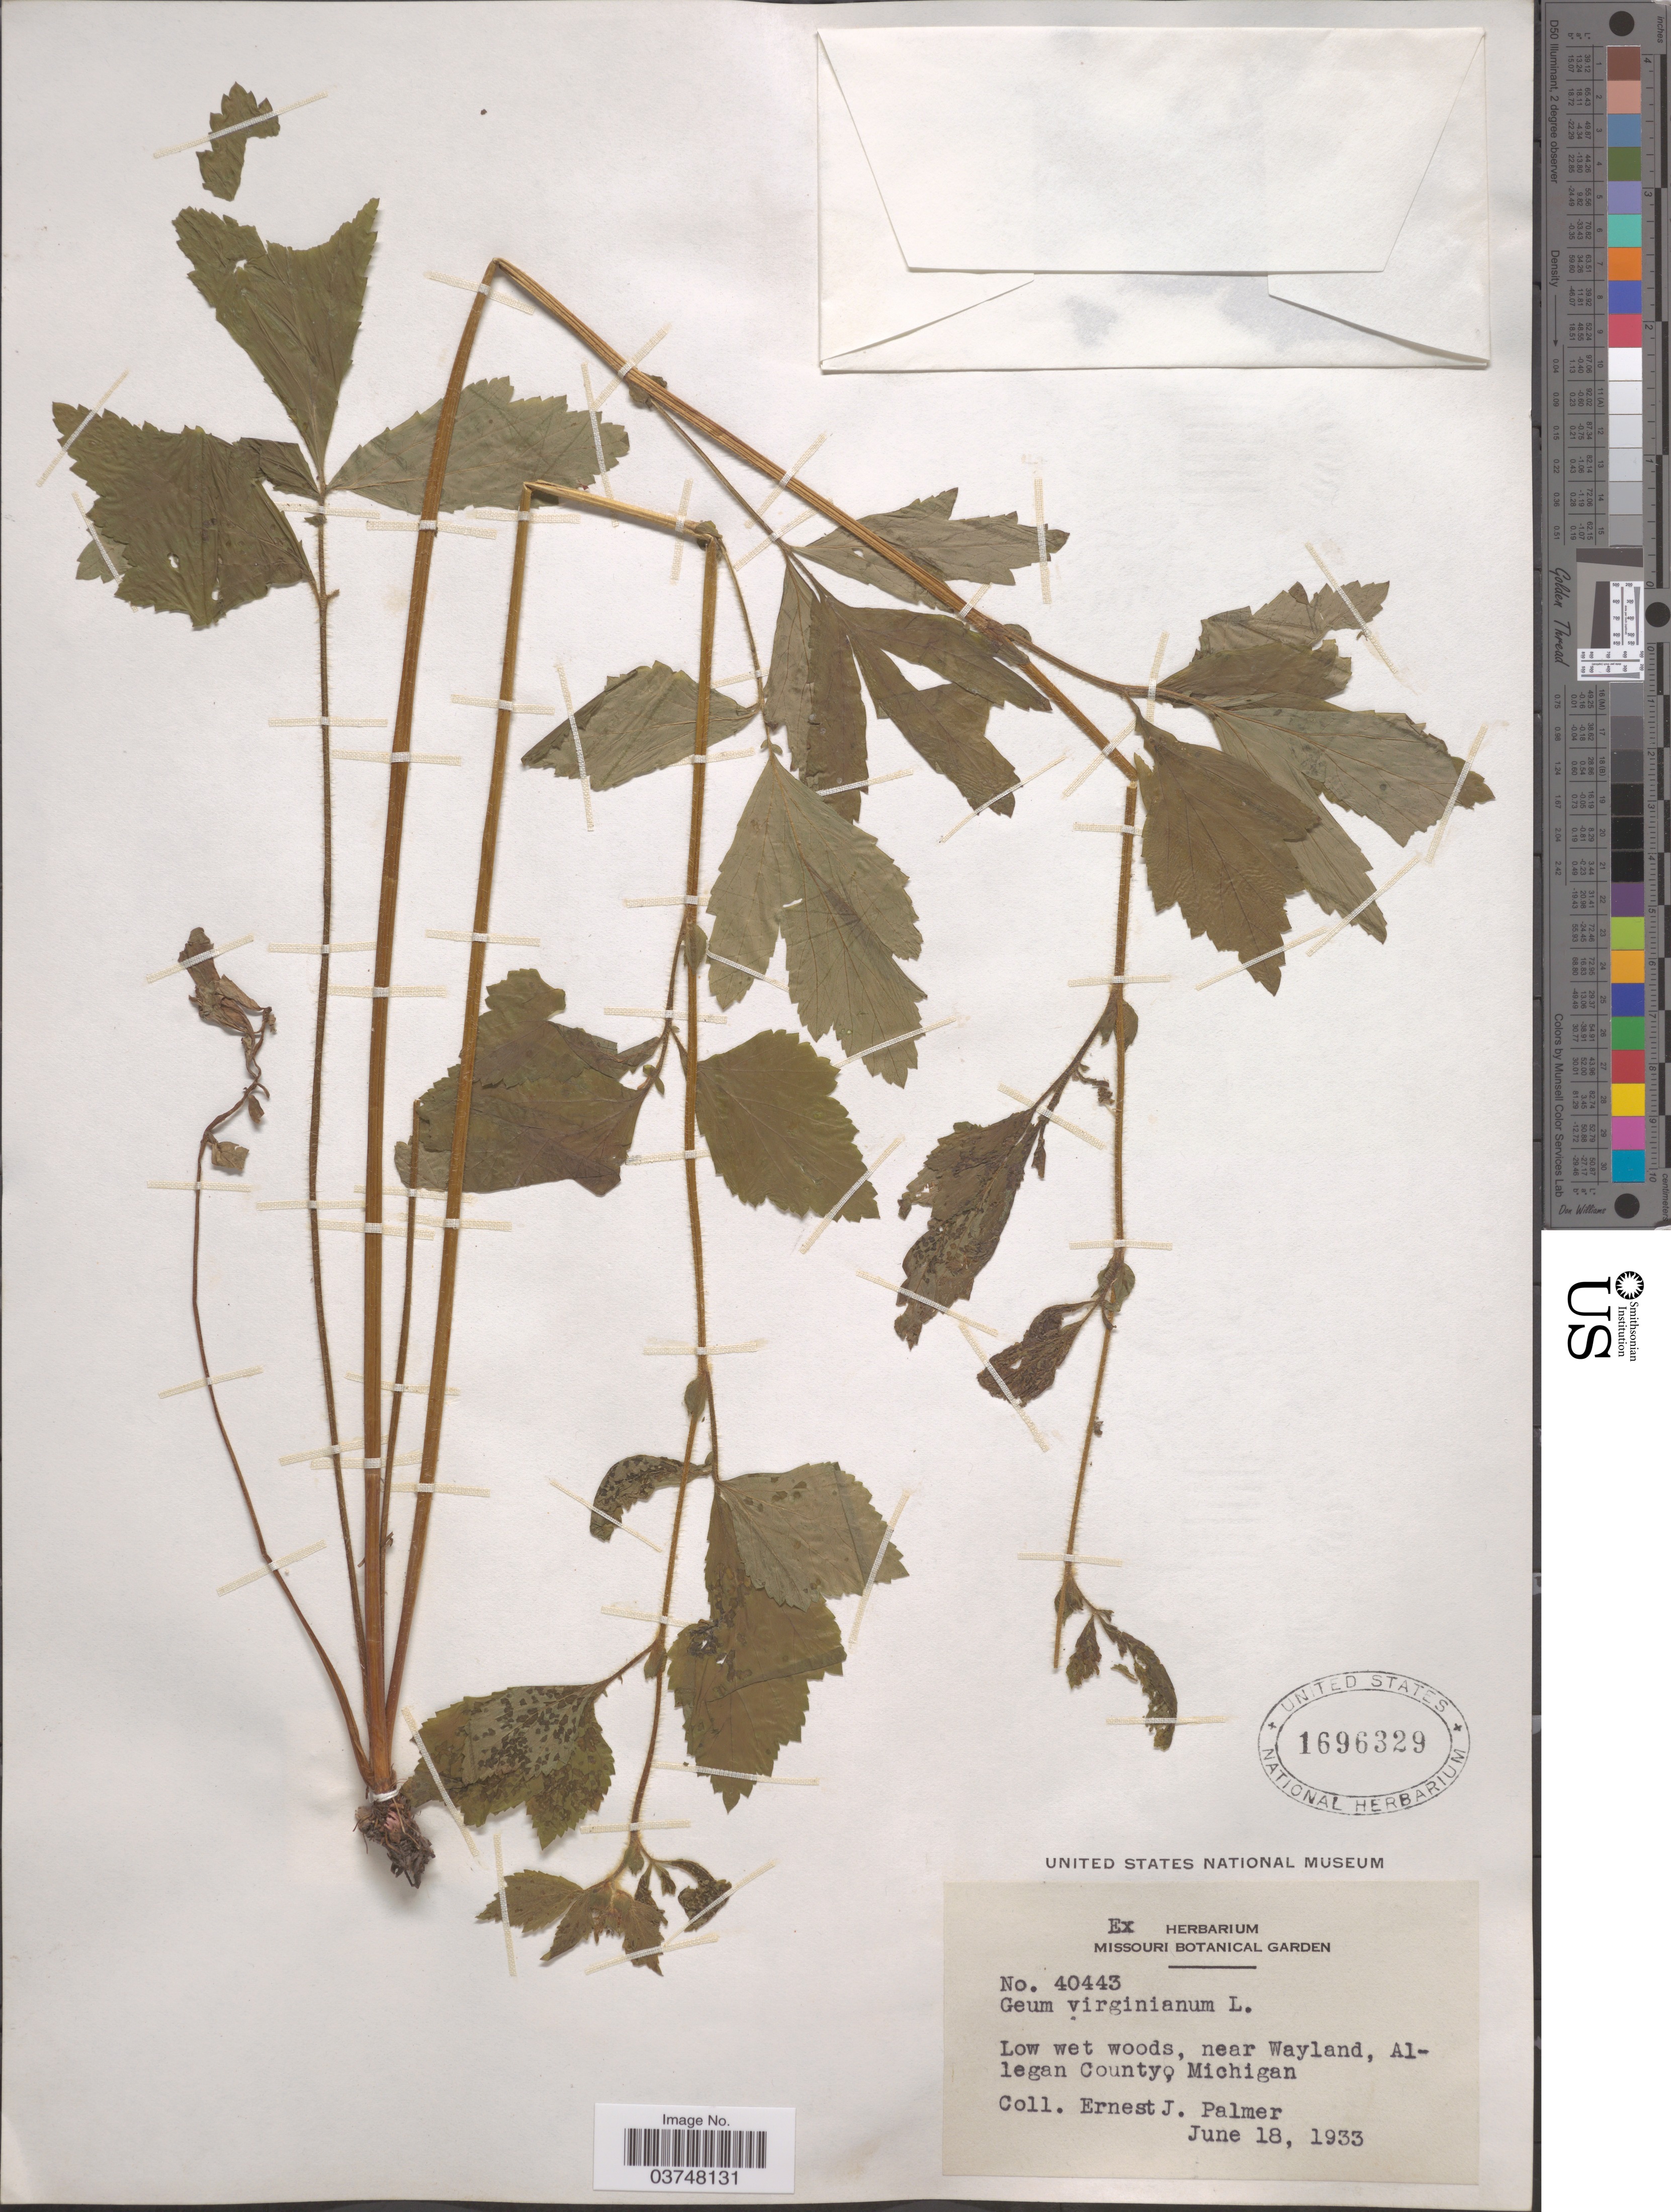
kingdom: Plantae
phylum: Tracheophyta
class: Magnoliopsida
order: Rosales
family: Rosaceae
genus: Geum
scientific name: Geum virginianum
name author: L.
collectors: E. J. Palmer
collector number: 40443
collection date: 1933-06-18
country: United States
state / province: Michigan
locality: Near Wayland, Allegan County.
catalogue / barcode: US 1696329